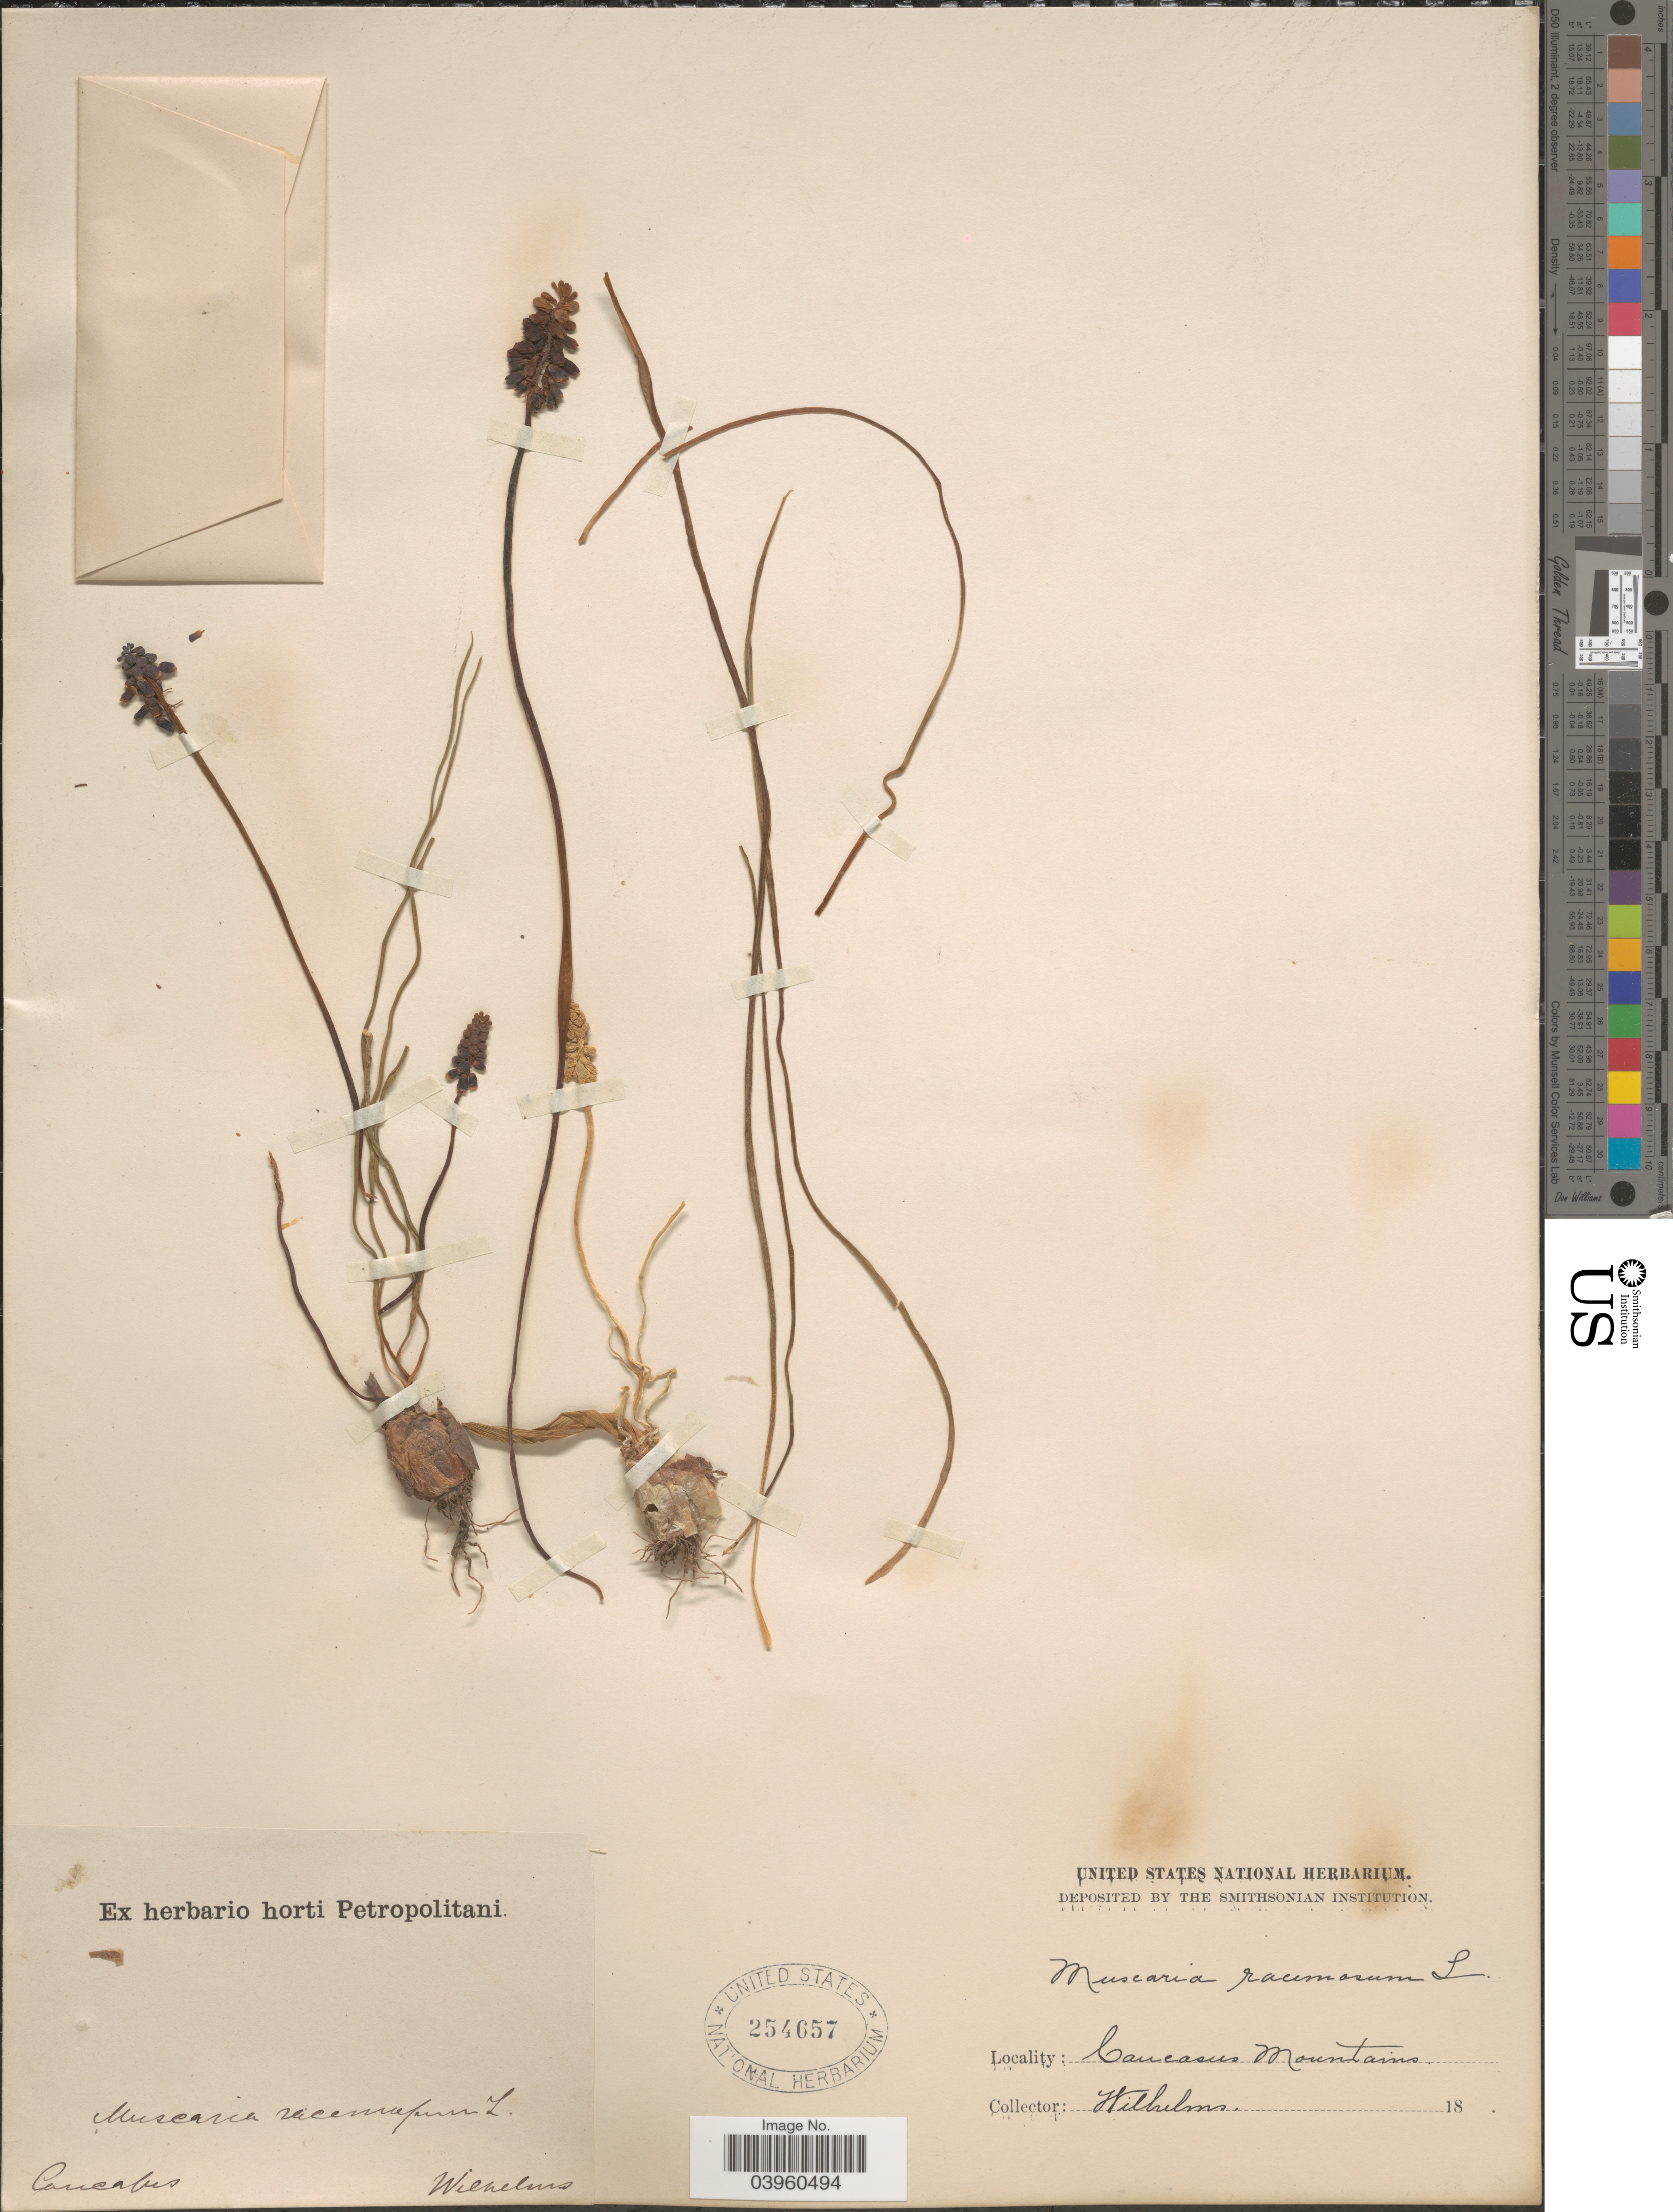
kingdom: Plantae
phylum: Tracheophyta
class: Liliopsida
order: Asparagales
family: Asparagaceae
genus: Muscari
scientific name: Muscari racemosum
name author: (L.) Mill.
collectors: C. Wilhelms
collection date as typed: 18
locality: Caucasus. Caucasus Mountains.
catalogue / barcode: US 254657